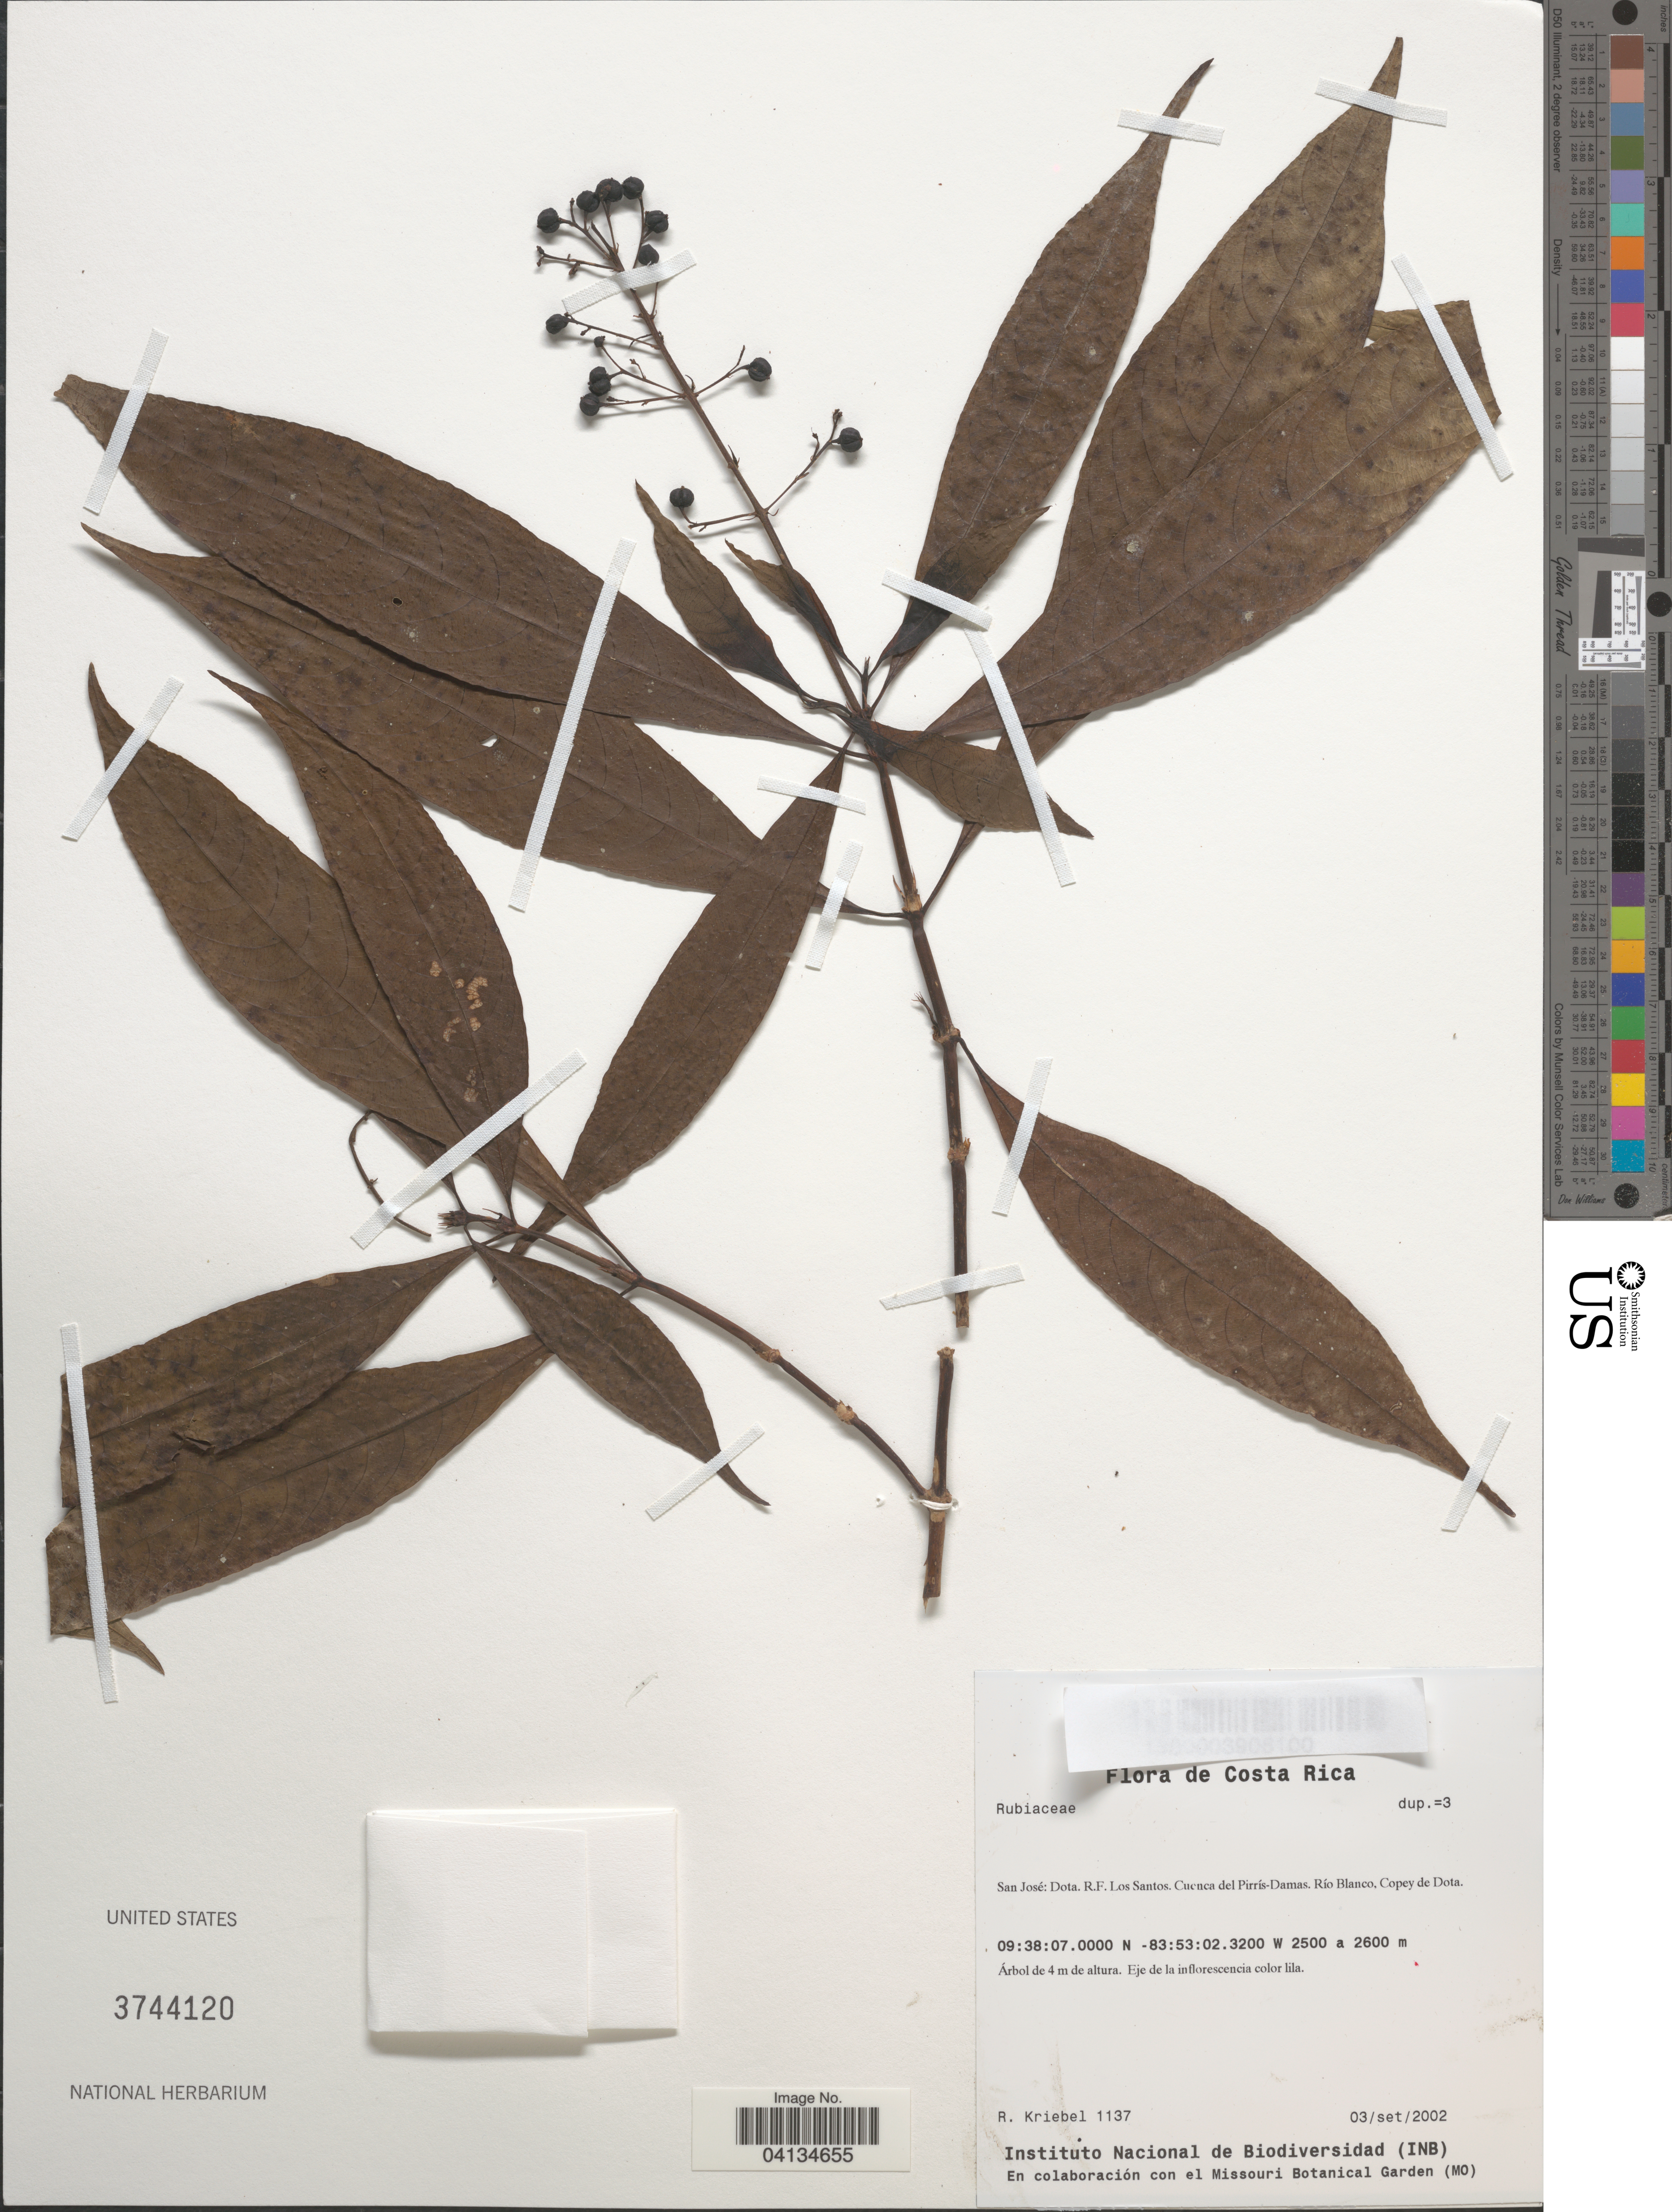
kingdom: Plantae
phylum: Tracheophyta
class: Magnoliopsida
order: Gentianales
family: Rubiaceae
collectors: R. Kriebel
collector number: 1137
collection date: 2002-09-03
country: Costa Rica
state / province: San José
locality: Dota. R.F. Los Santos. Cuenca del Pirrís-Damas. Río Blanco, Copey de Dota.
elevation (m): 2500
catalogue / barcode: US 3744120